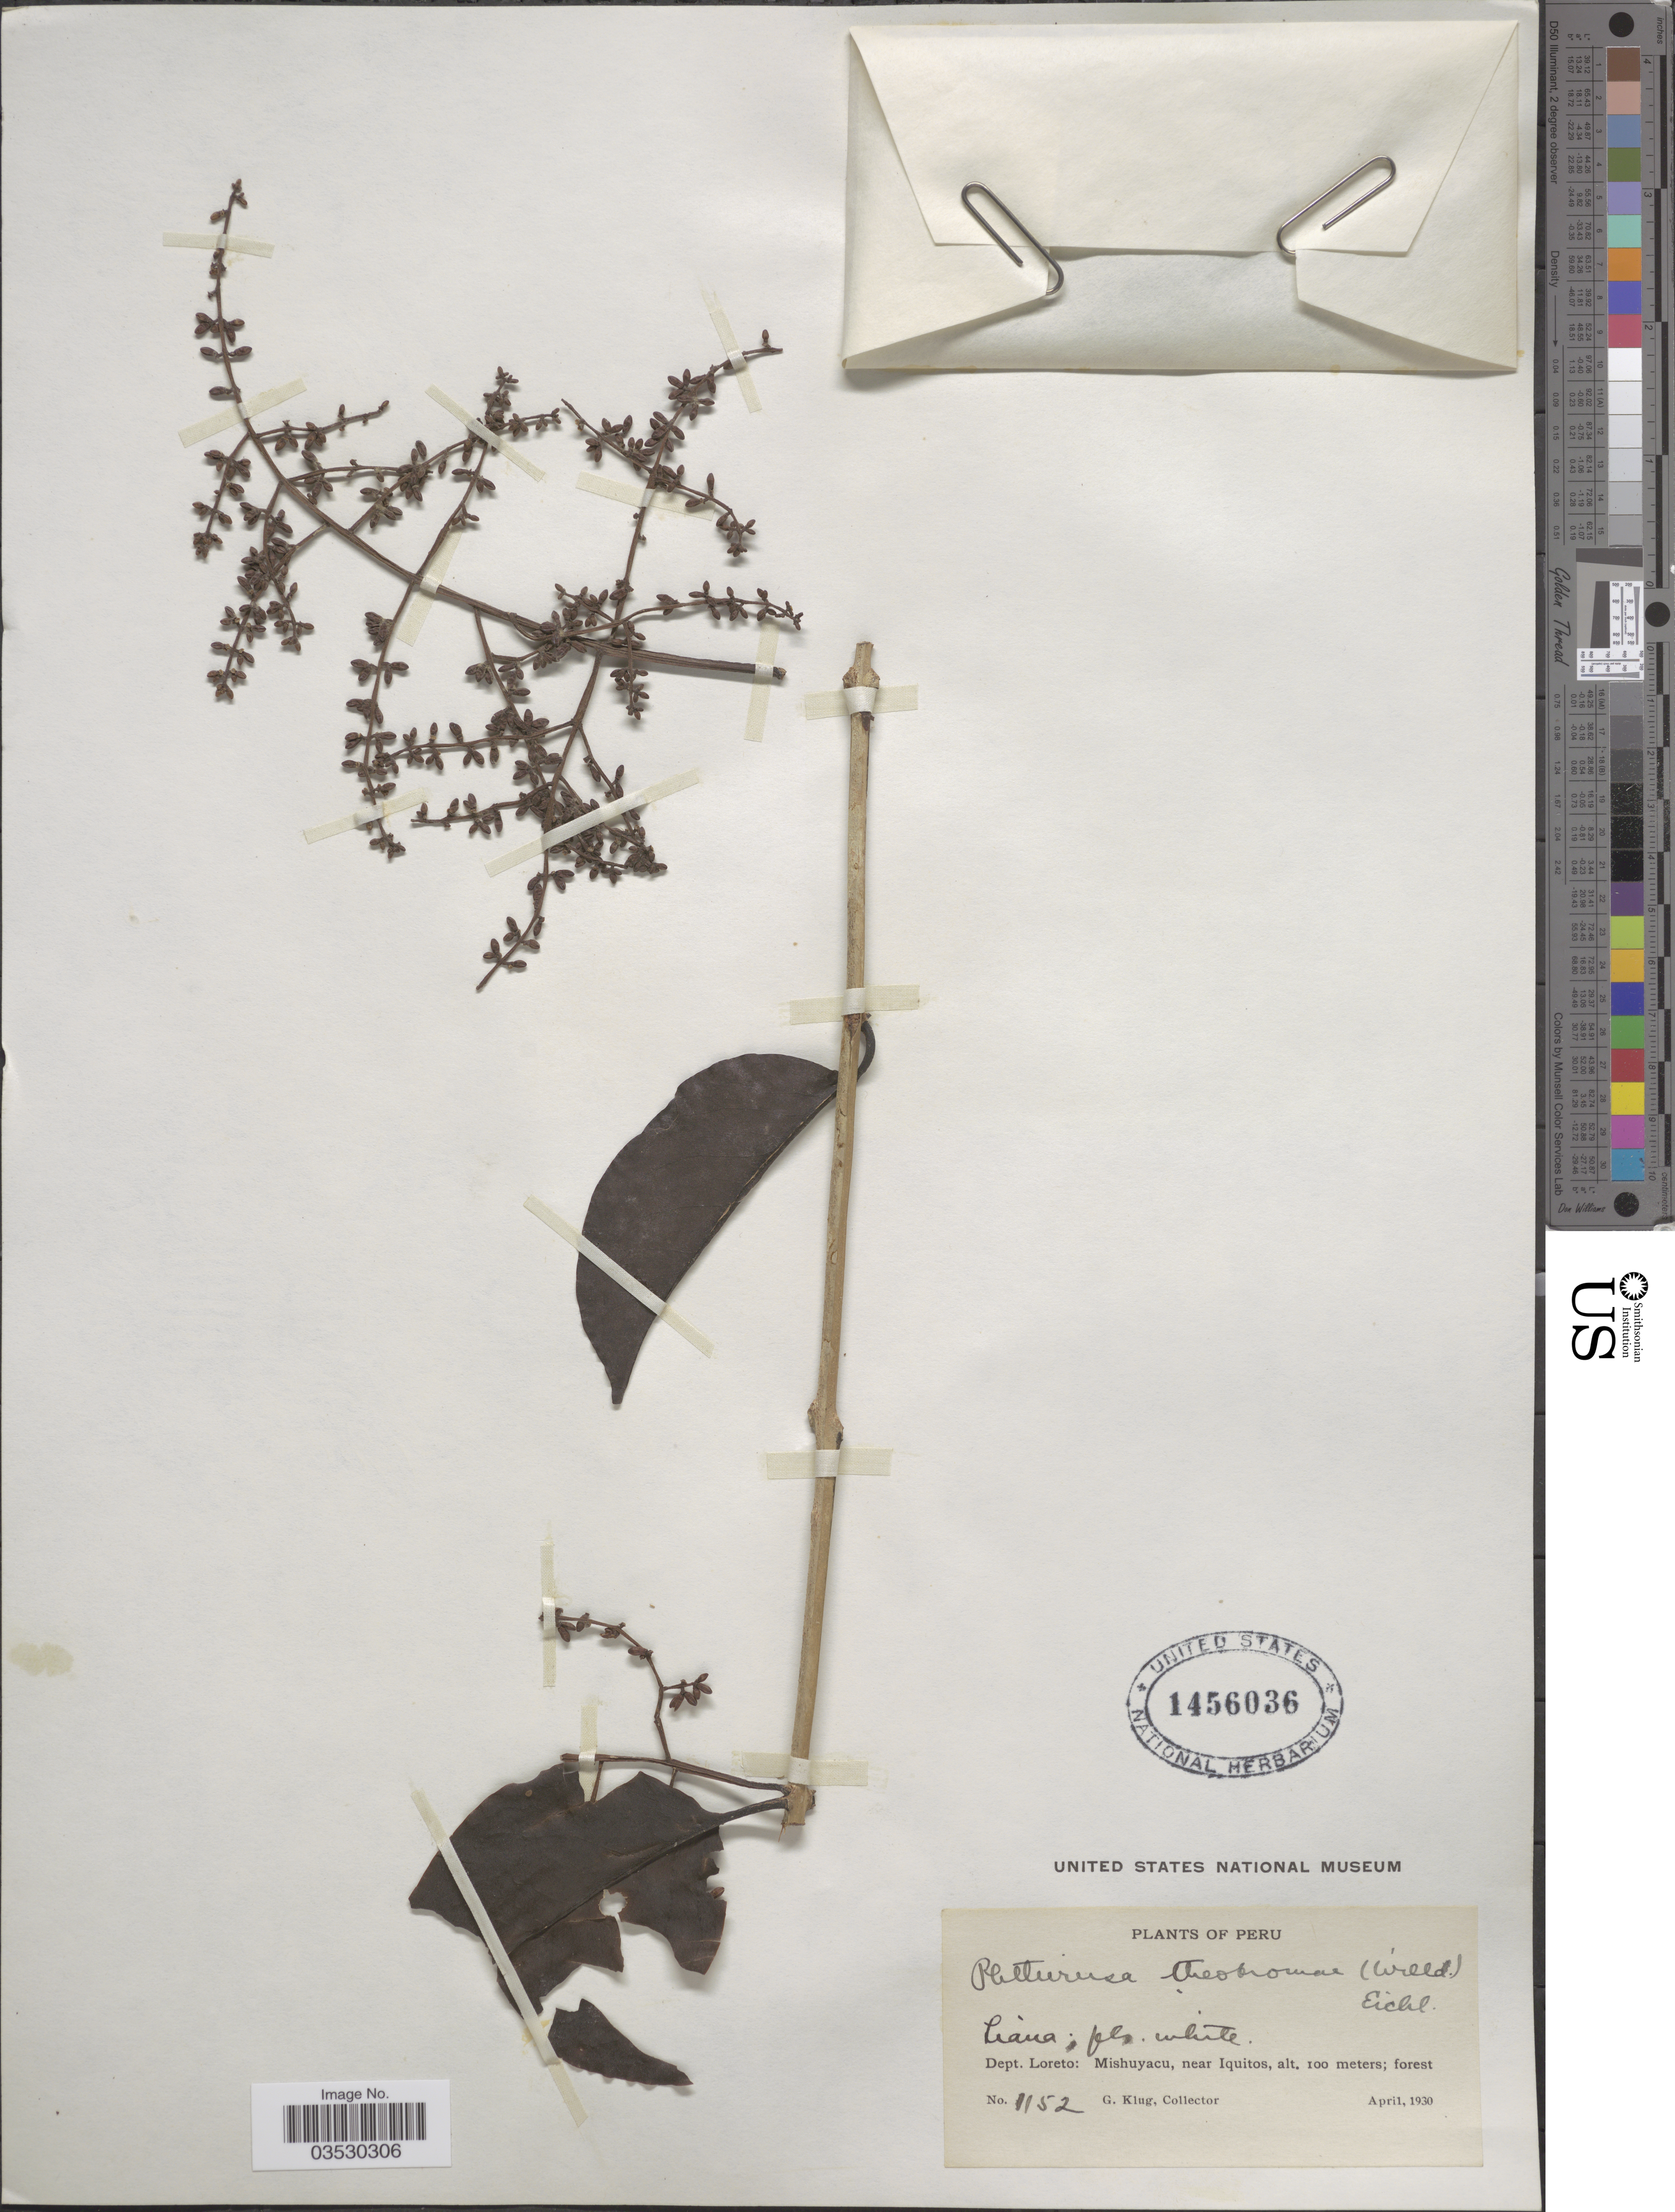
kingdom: Plantae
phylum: Tracheophyta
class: Magnoliopsida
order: Santalales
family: Loranthaceae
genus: Struthanthus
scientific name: Struthanthus aduncus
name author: (G. Mey.) G. Don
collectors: G. Klug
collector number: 1152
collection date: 1930-04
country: Peru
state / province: Loreto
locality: Dept. Loreto: Mishuyacu, near Iquitos.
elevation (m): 100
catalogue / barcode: US 1456036